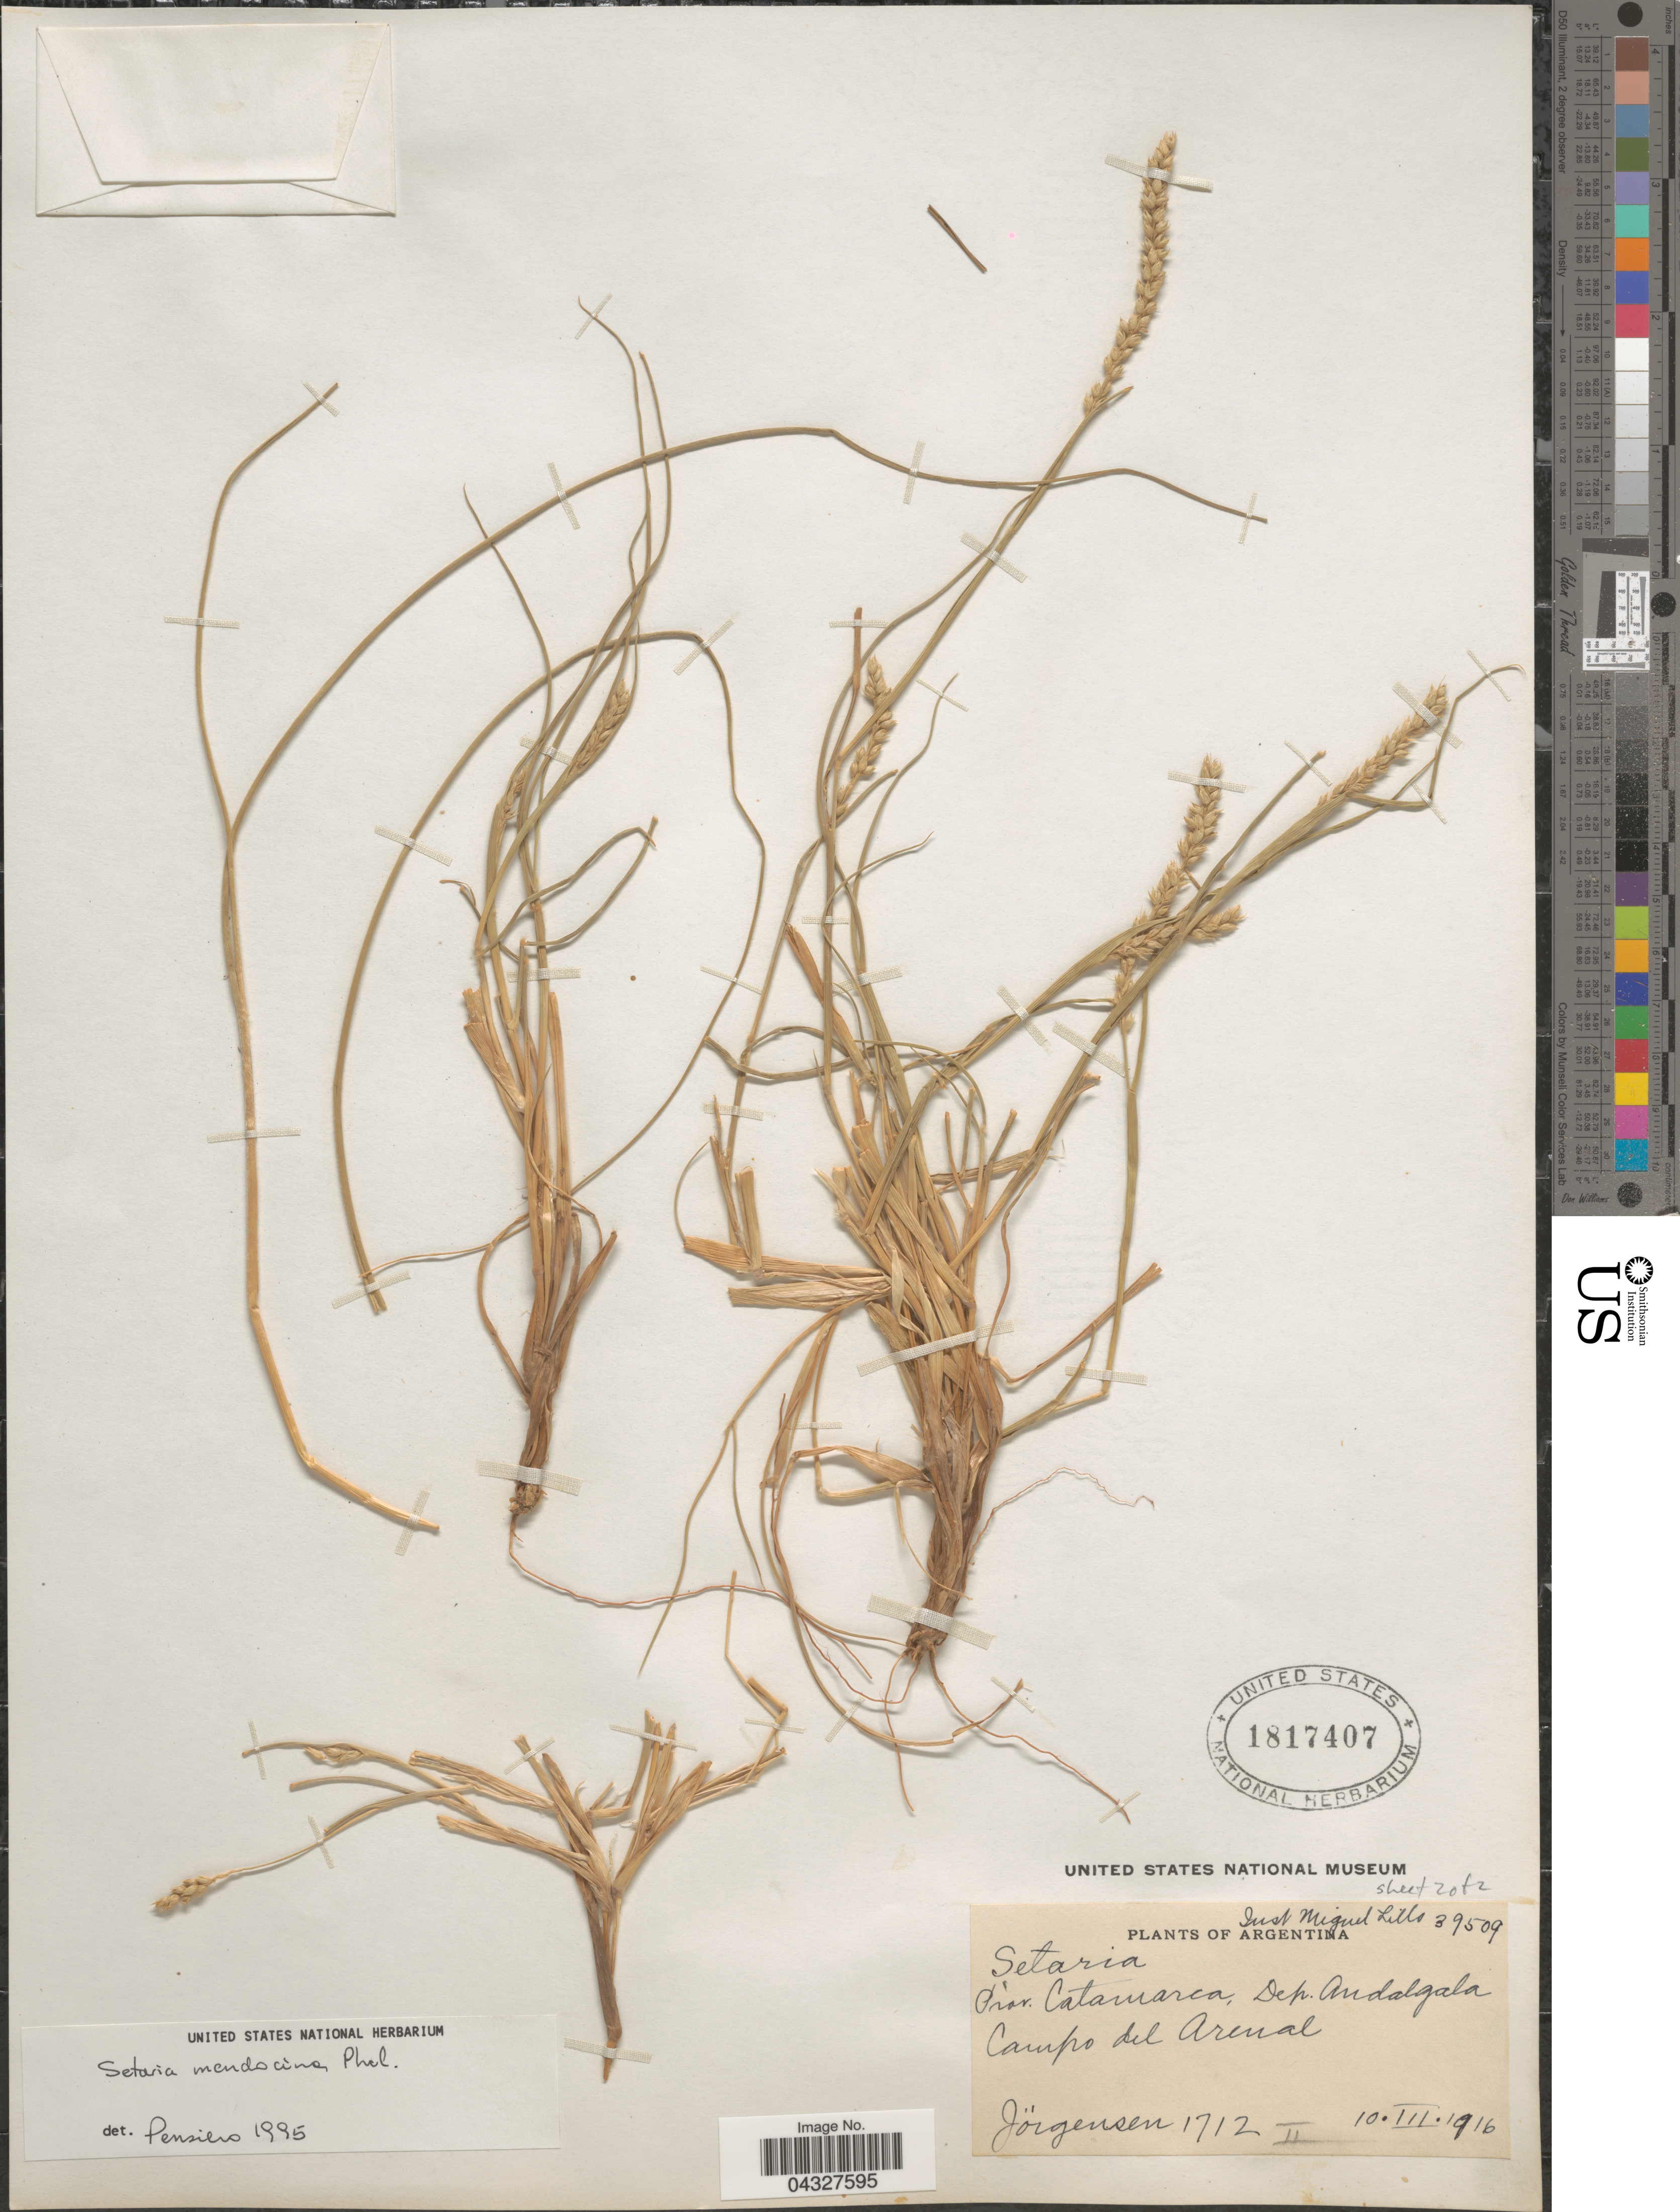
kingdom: Plantae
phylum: Tracheophyta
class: Liliopsida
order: Poales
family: Poaceae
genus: Setaria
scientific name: Setaria mendocina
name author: Phil.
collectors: Jorgensen, --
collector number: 1712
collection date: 1916-03-10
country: Argentina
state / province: Catamarca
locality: Dep. Andalgala. Campo del Arenal.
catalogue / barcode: US 1817407